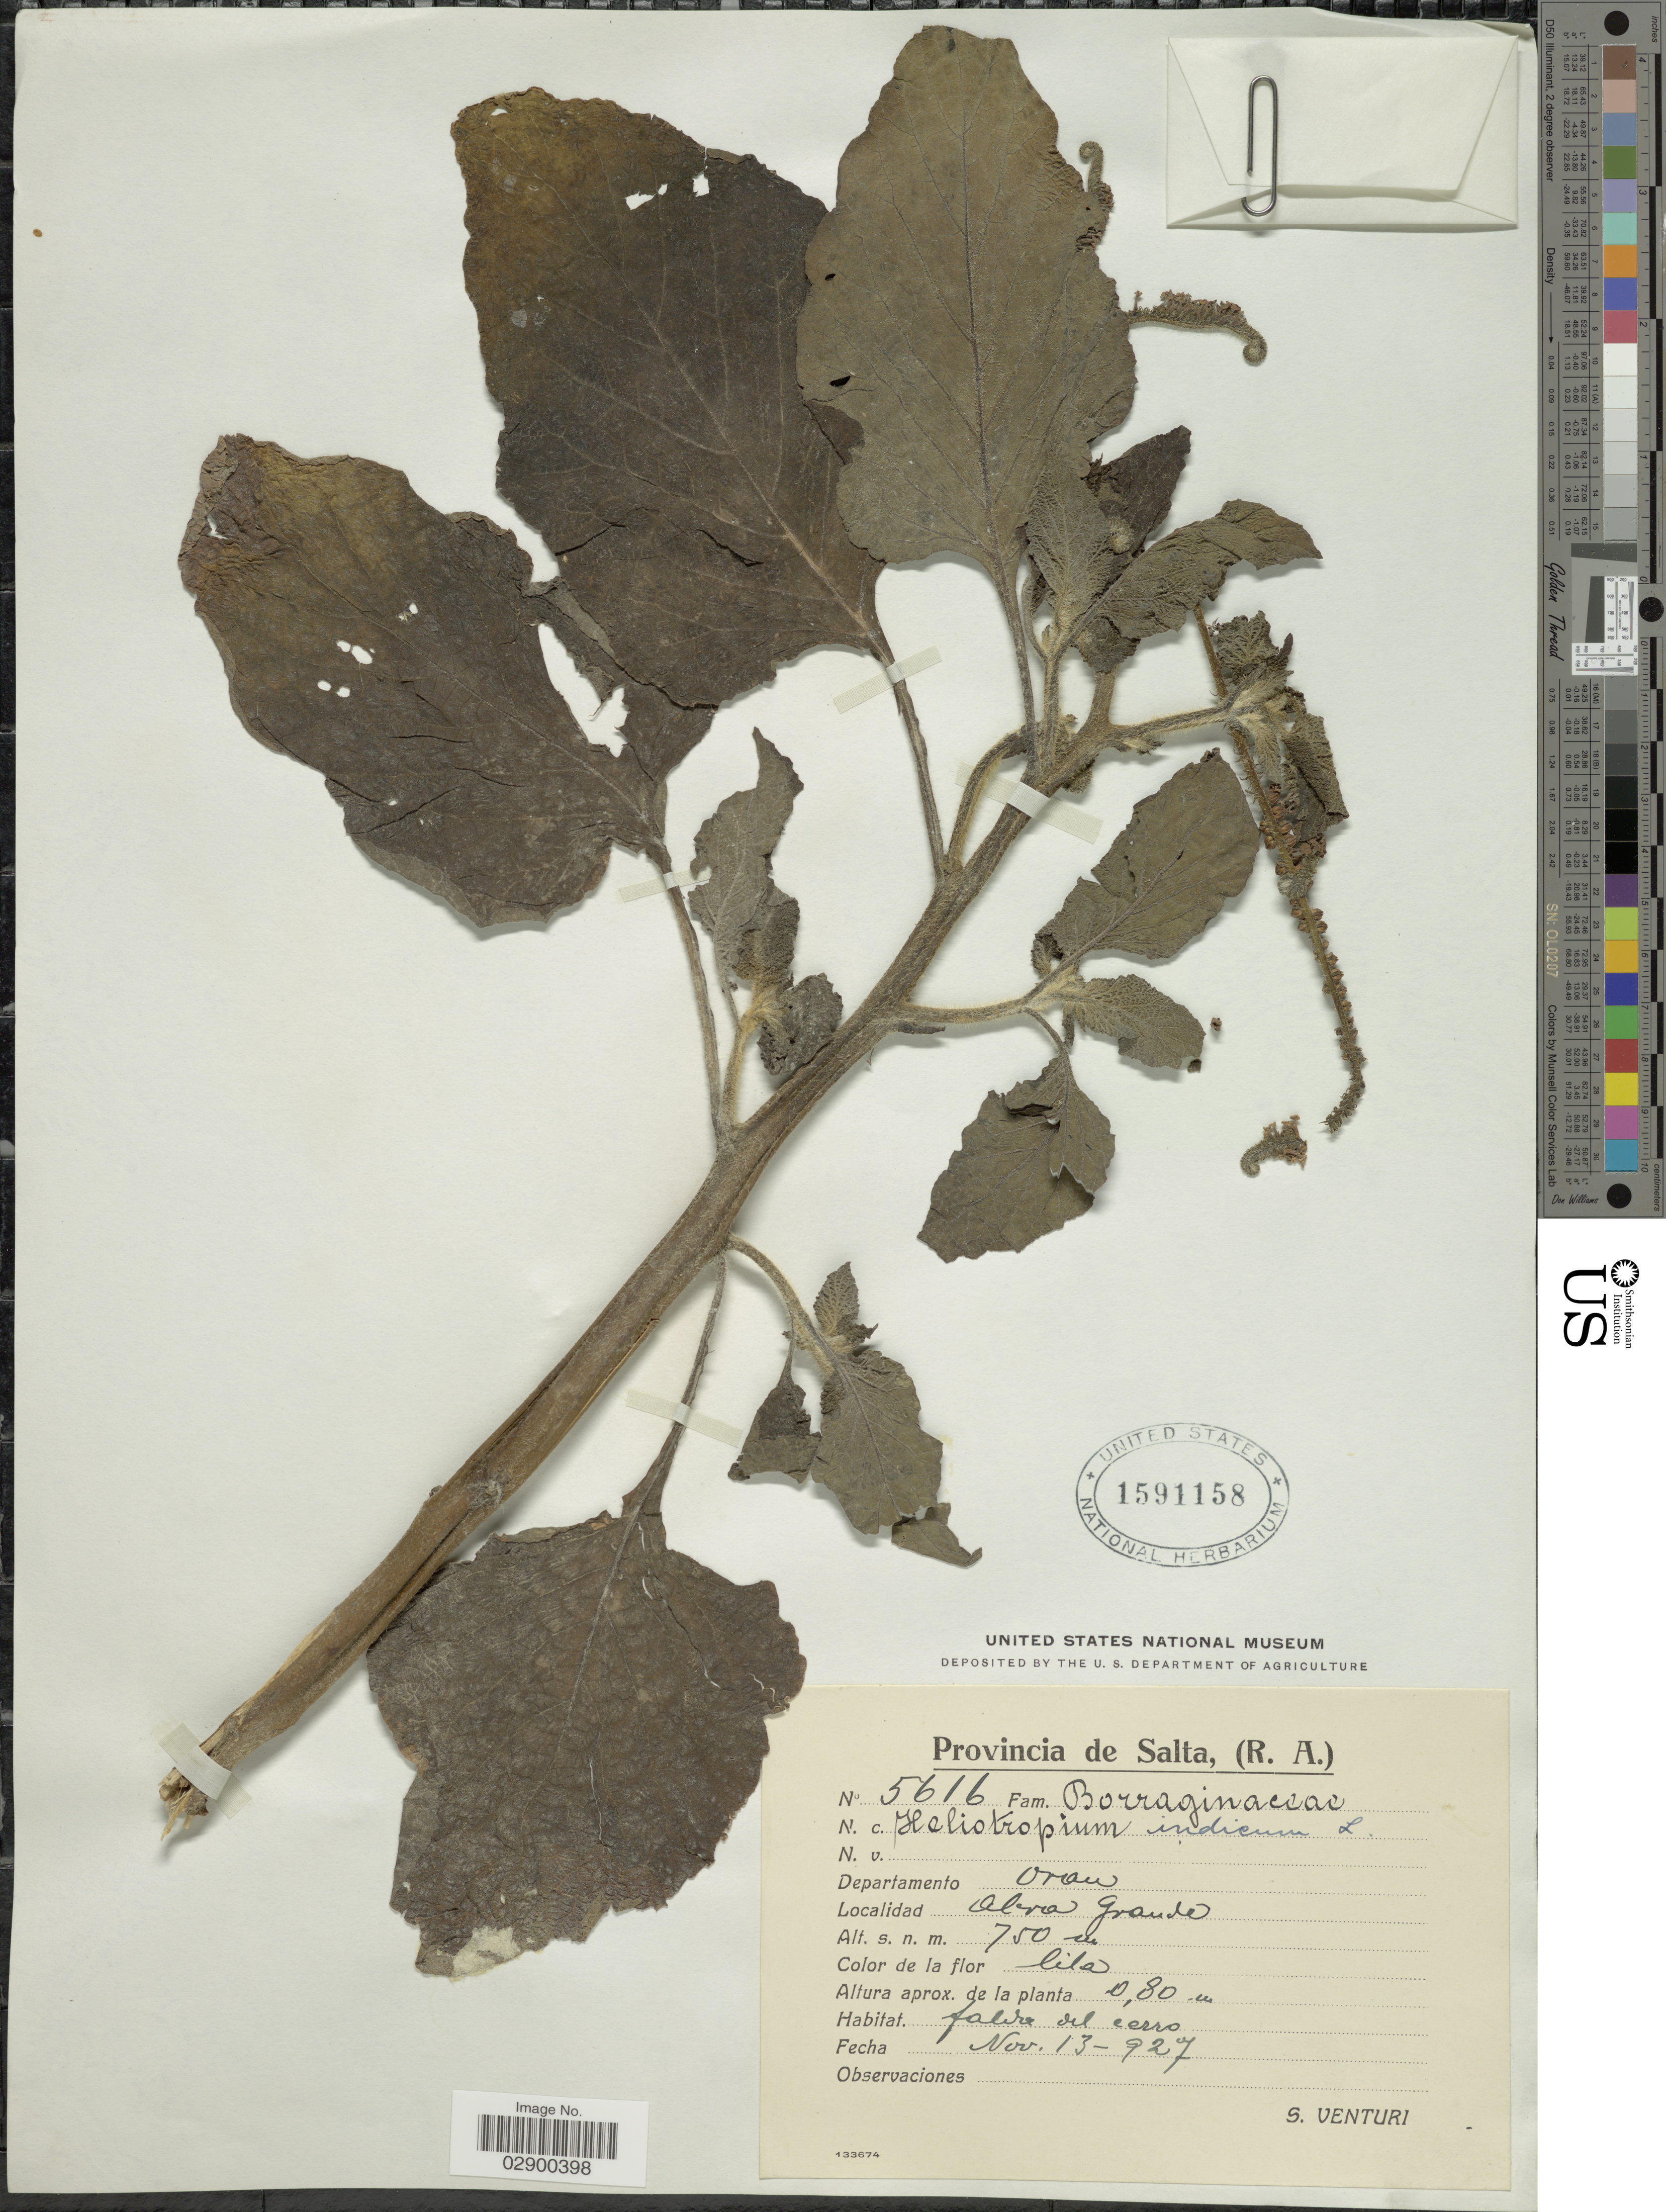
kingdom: Plantae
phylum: Tracheophyta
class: Magnoliopsida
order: Boraginales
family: Heliotropiaceae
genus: Heliotropium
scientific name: Heliotropium indicum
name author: L.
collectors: S. Venturi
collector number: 5616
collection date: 1927-11-13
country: Argentina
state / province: Salta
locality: Departamento Oran, Abra Grande.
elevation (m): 750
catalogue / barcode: US 1591158